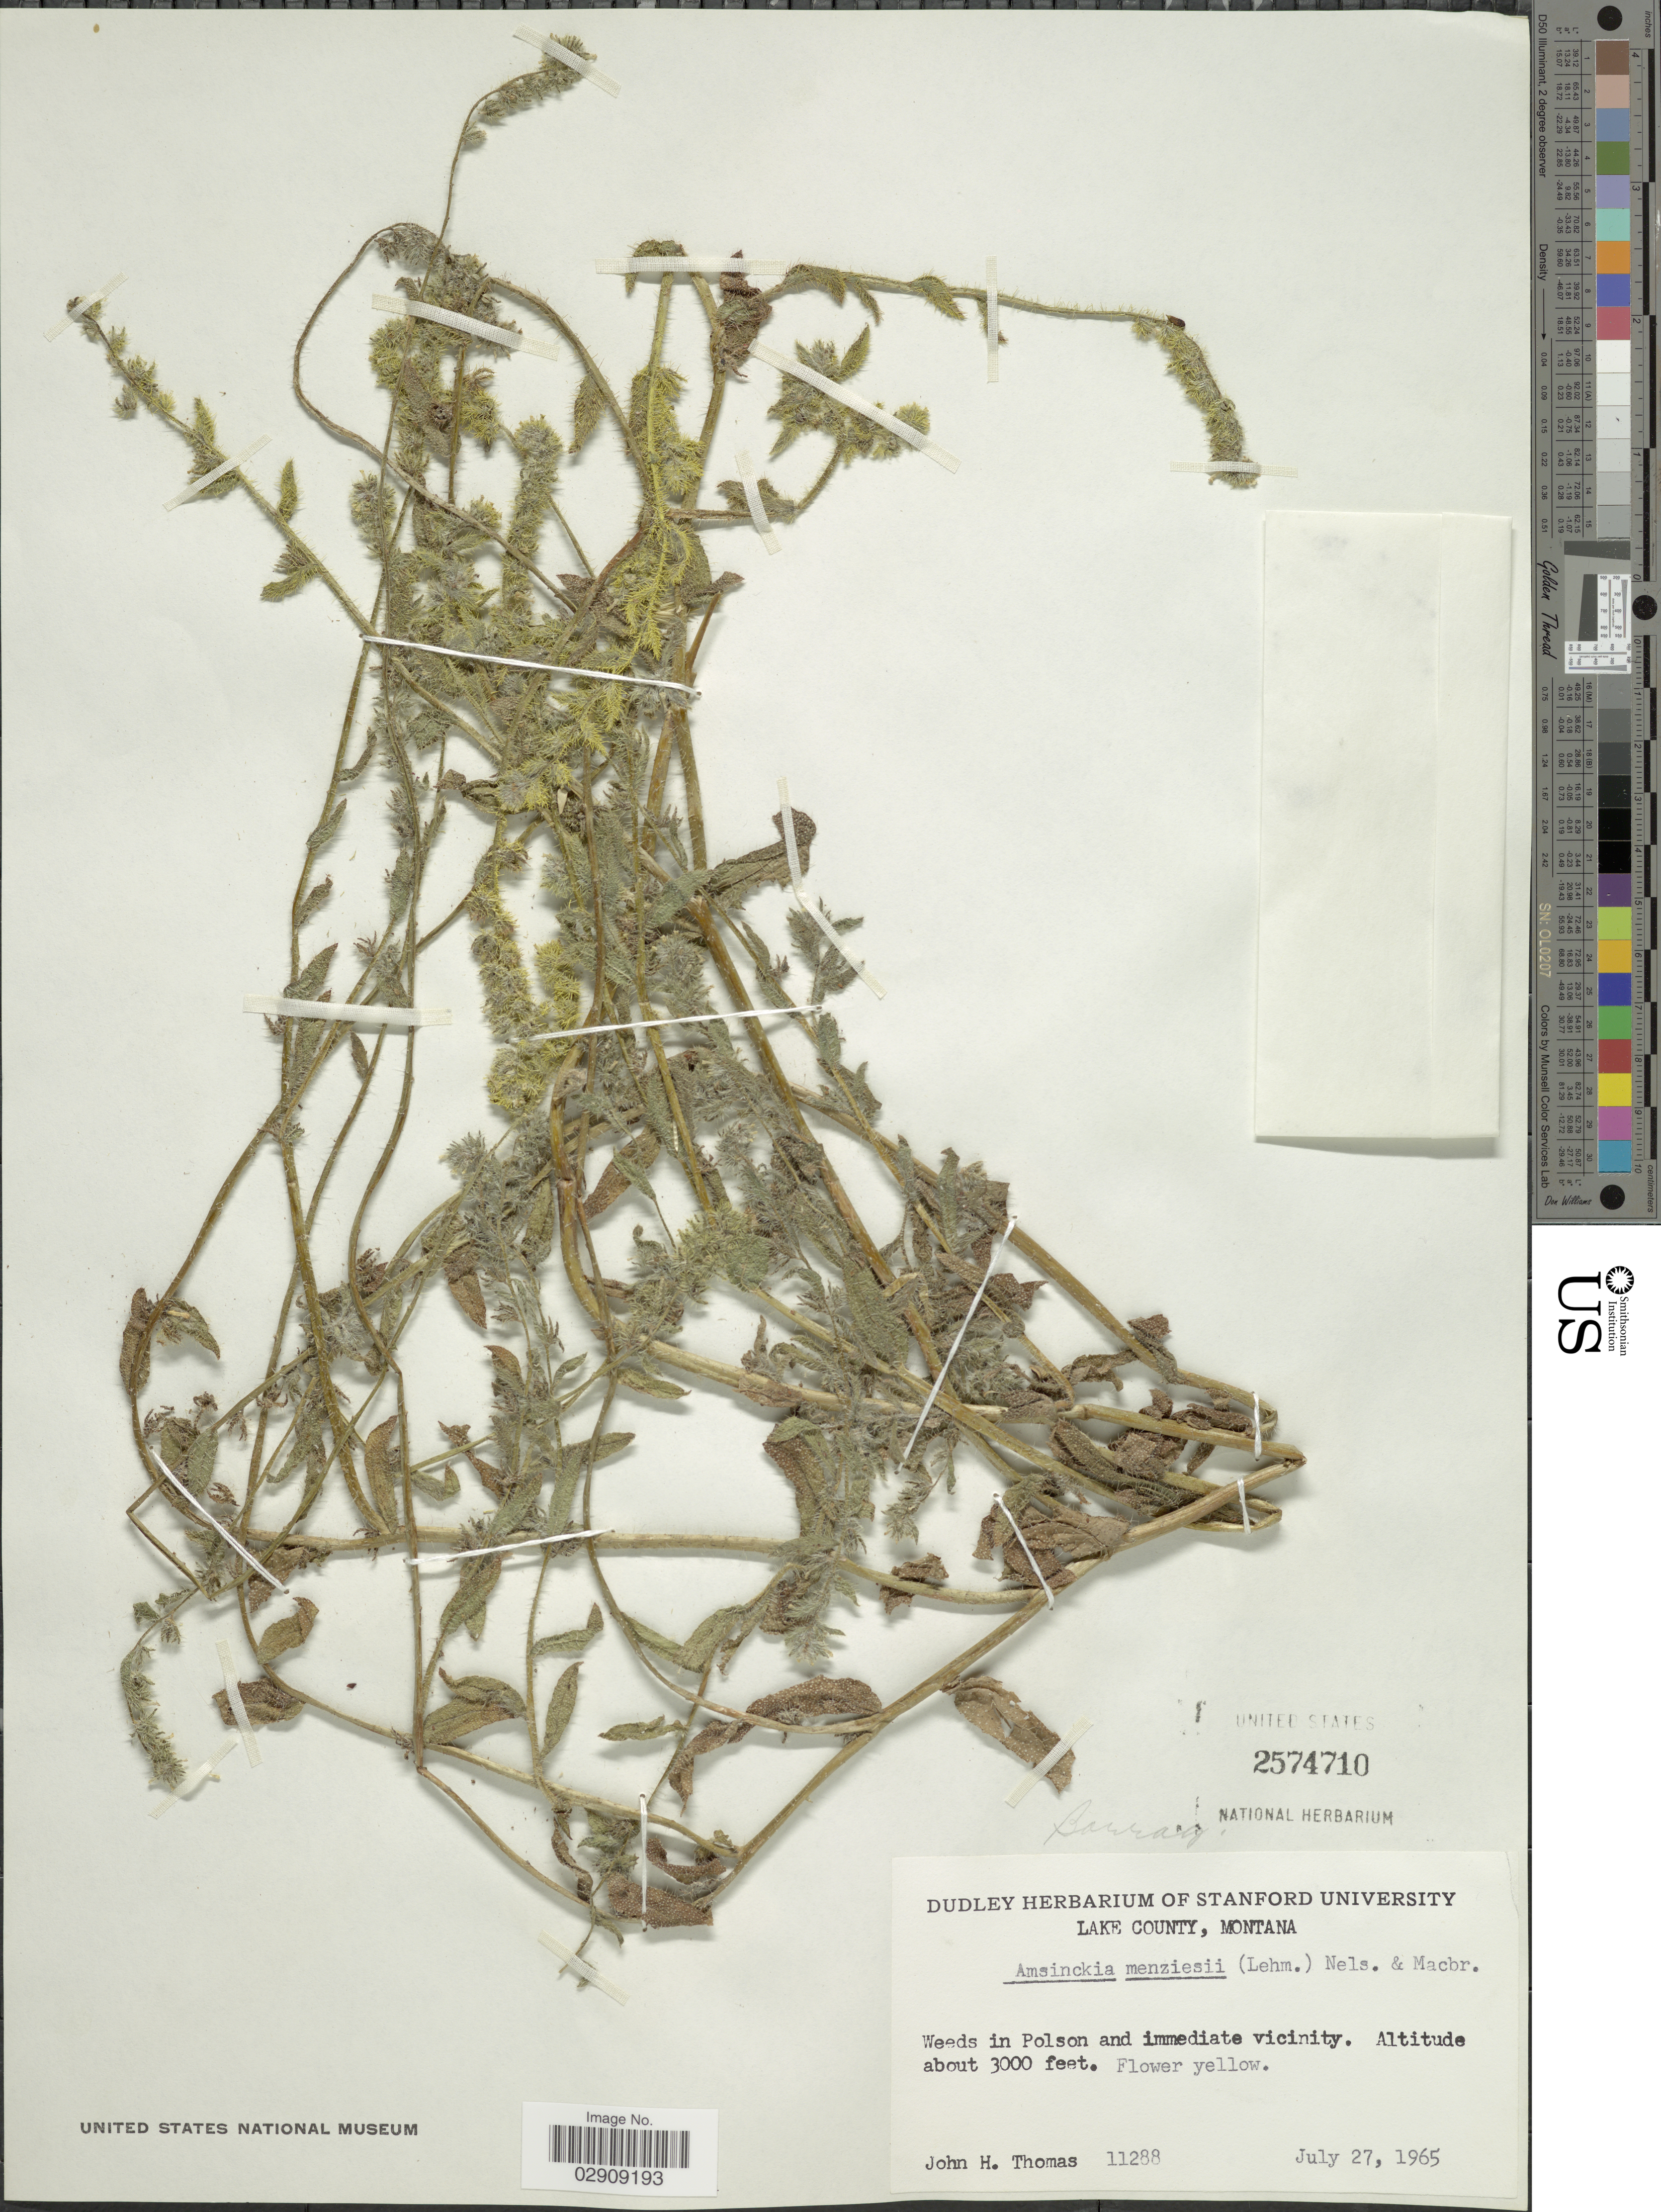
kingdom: Plantae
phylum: Tracheophyta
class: Magnoliopsida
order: Boraginales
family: Boraginaceae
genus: Amsinckia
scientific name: Amsinckia menziesii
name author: A. Nelson & J.F. Macbr.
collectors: J. H. Thomas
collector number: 11288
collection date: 1965-07-27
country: United States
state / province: Montana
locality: Lake County. Polson and immediate vicinity.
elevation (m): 914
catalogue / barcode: US 2574710